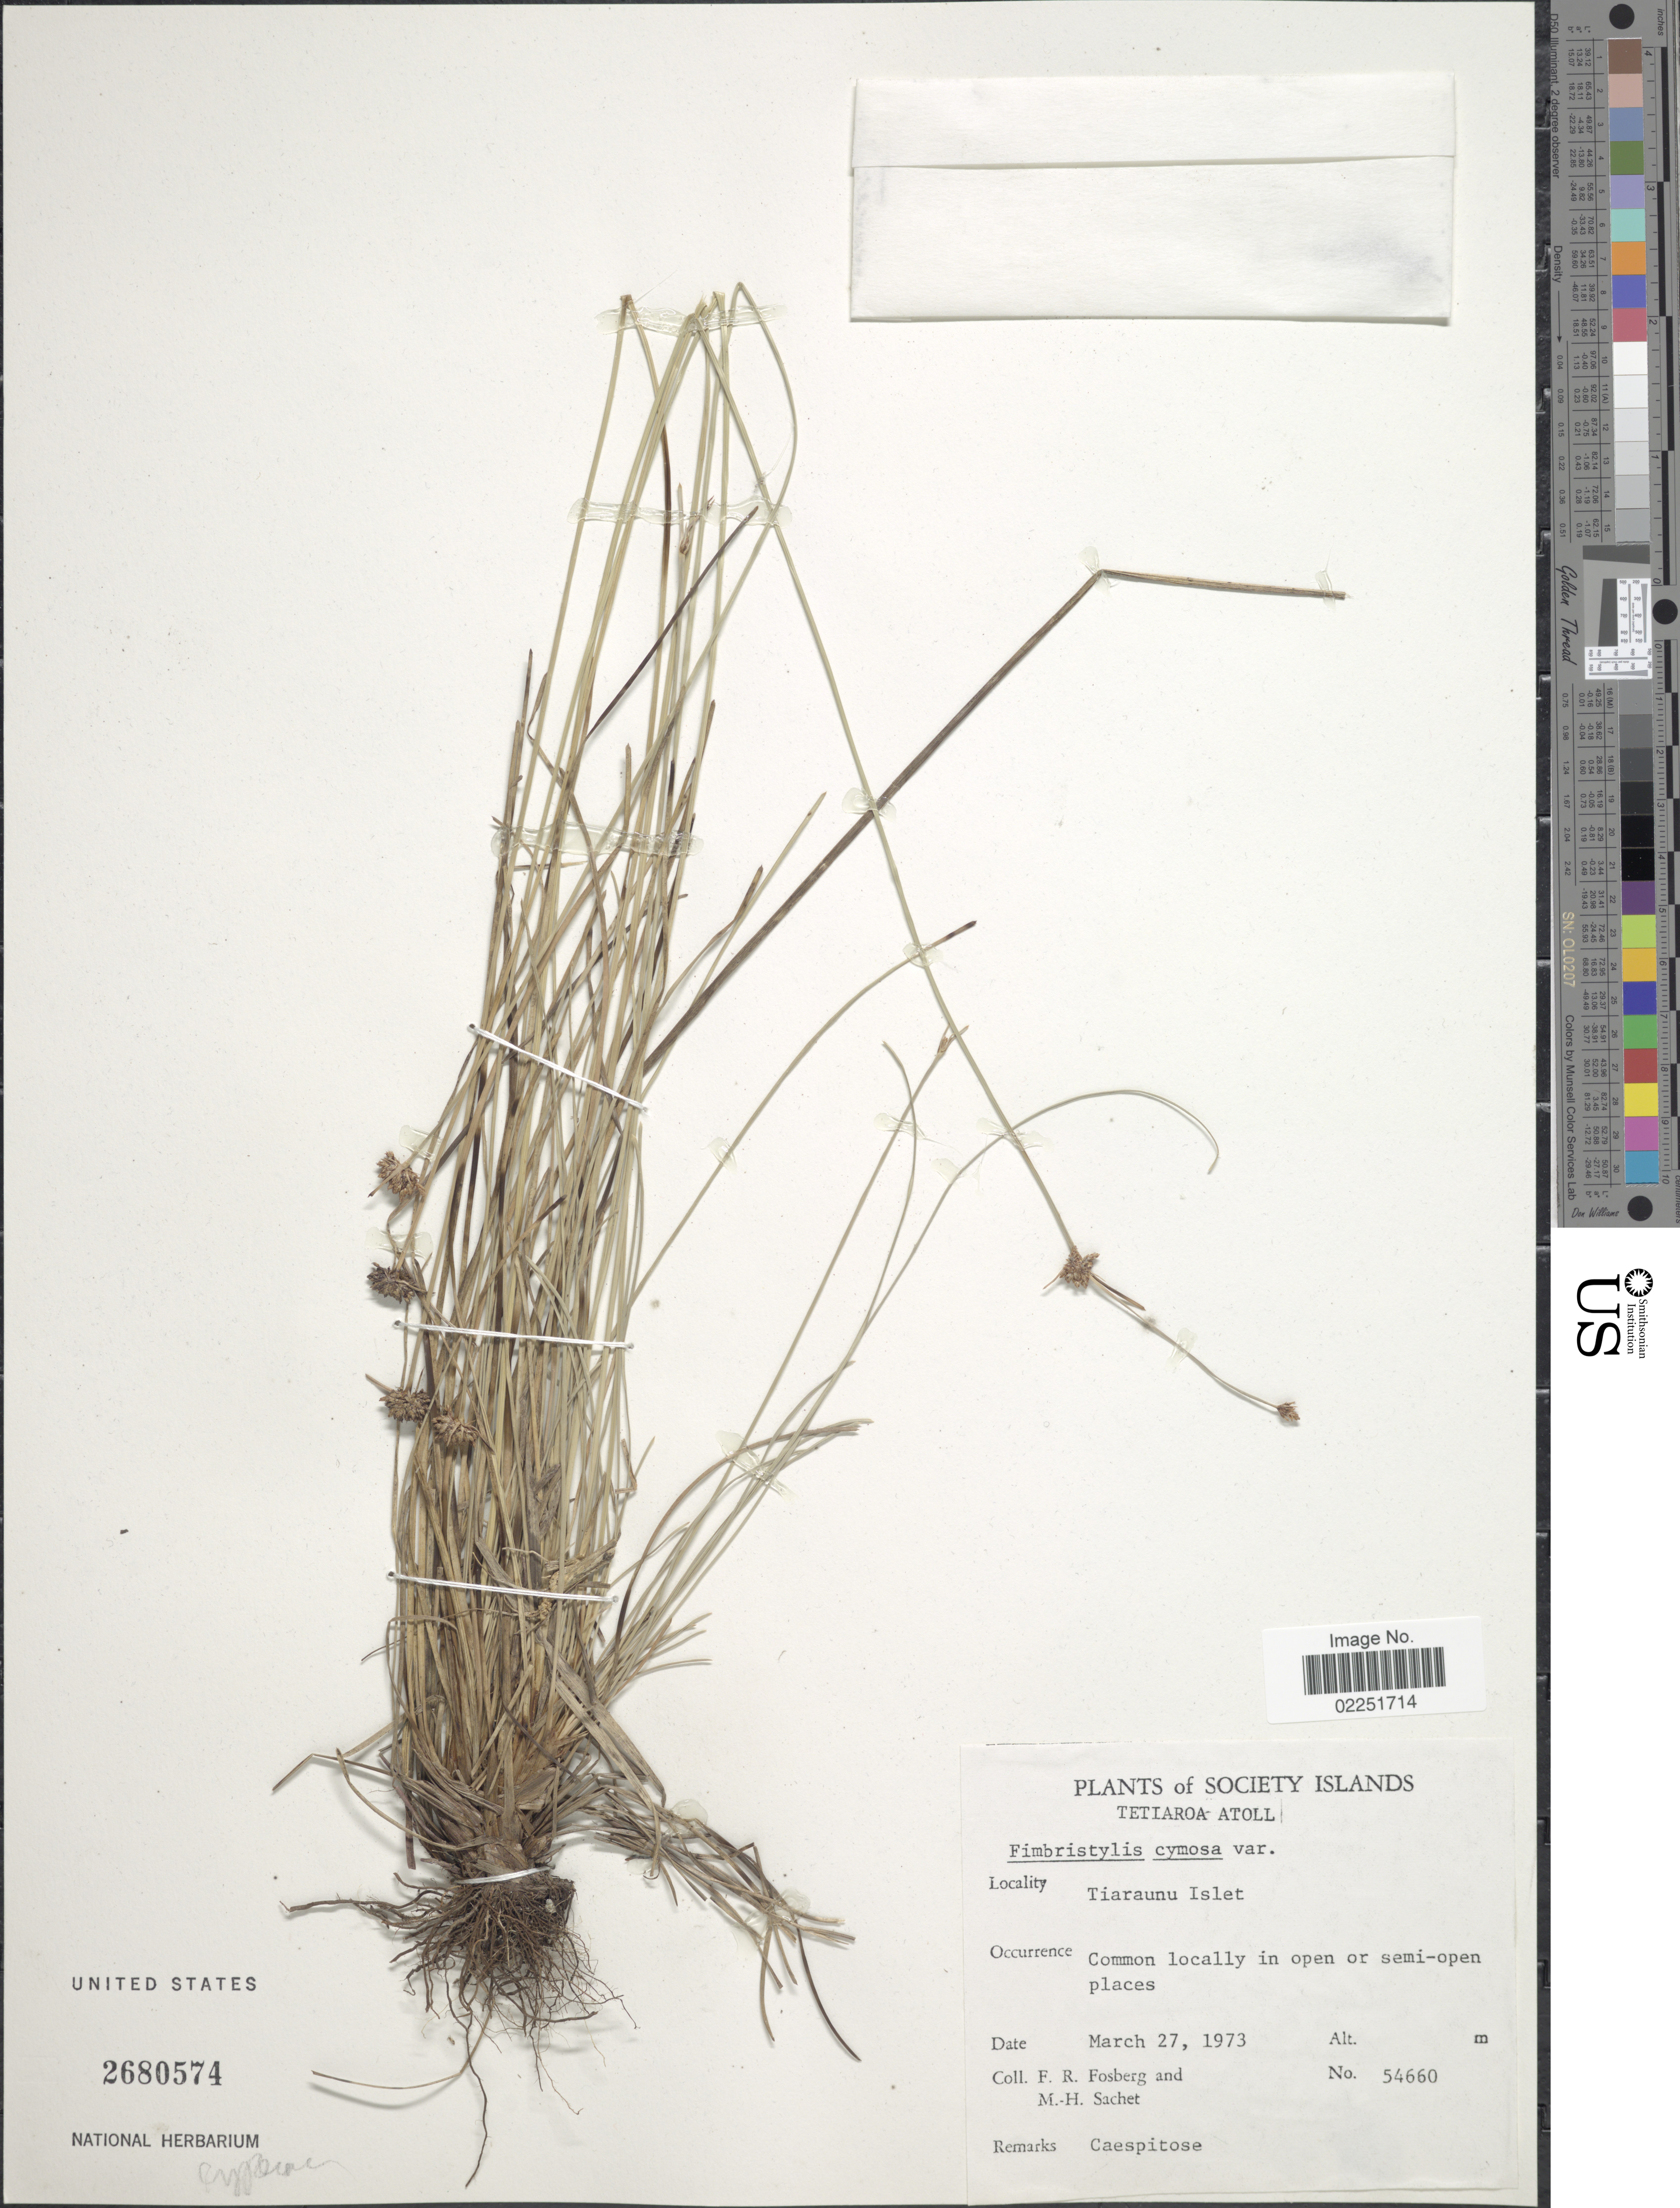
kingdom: Plantae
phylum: Tracheophyta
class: Liliopsida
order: Poales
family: Cyperaceae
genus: Fimbristylis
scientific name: Fimbristylis cymosa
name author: R. Br.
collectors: F. R. Fosberg & M.-H. Sachet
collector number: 54660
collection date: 1973-03-27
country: French Polynesia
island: Tetiaroa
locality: Society Islands, Tetiaroa Atoll. Tiaraunu Islet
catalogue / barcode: US 2680574